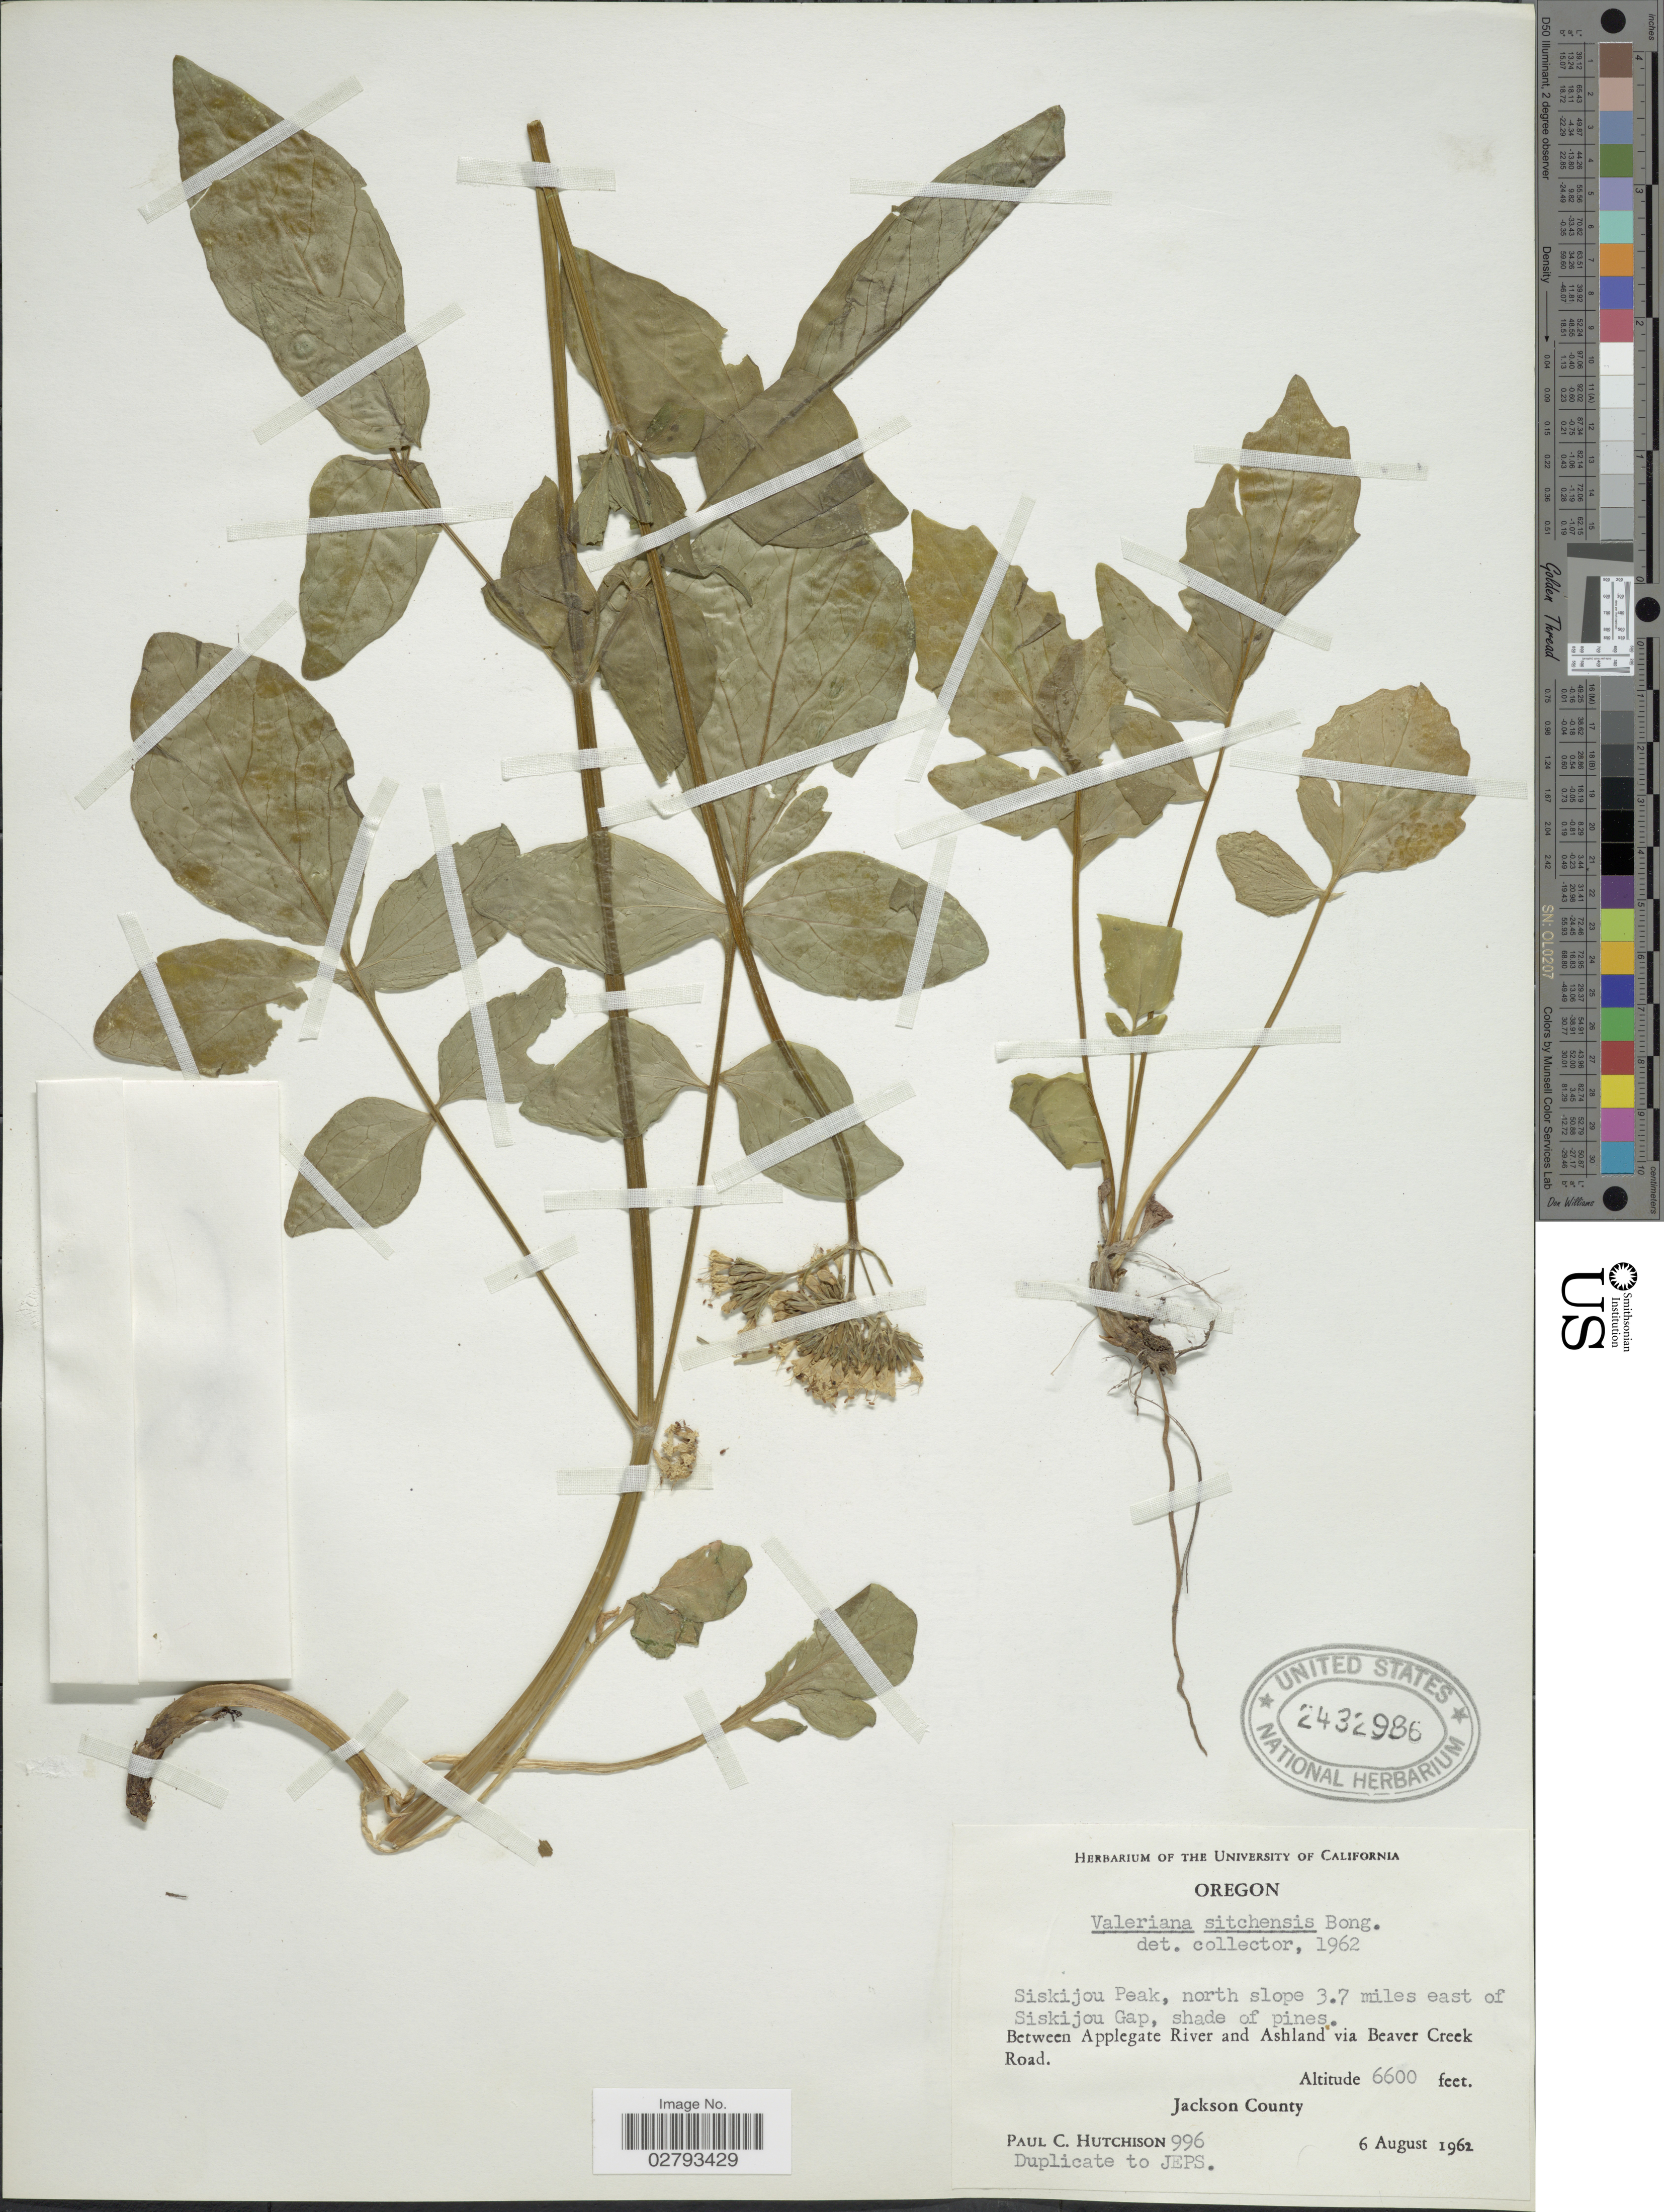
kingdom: Plantae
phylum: Tracheophyta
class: Magnoliopsida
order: Dipsacales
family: Caprifoliaceae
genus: Valeriana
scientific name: Valeriana sitchensis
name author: Bong.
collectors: P. C. Hutchison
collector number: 996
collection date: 1962-08-06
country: United States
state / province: Oregon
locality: Siskijou Peak, north slope 3.7 miles east of Siskijou Gap. Between Applegate River and Ashland via Beaver Creek Road. Jackson County.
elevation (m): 2012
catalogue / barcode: US 2432986